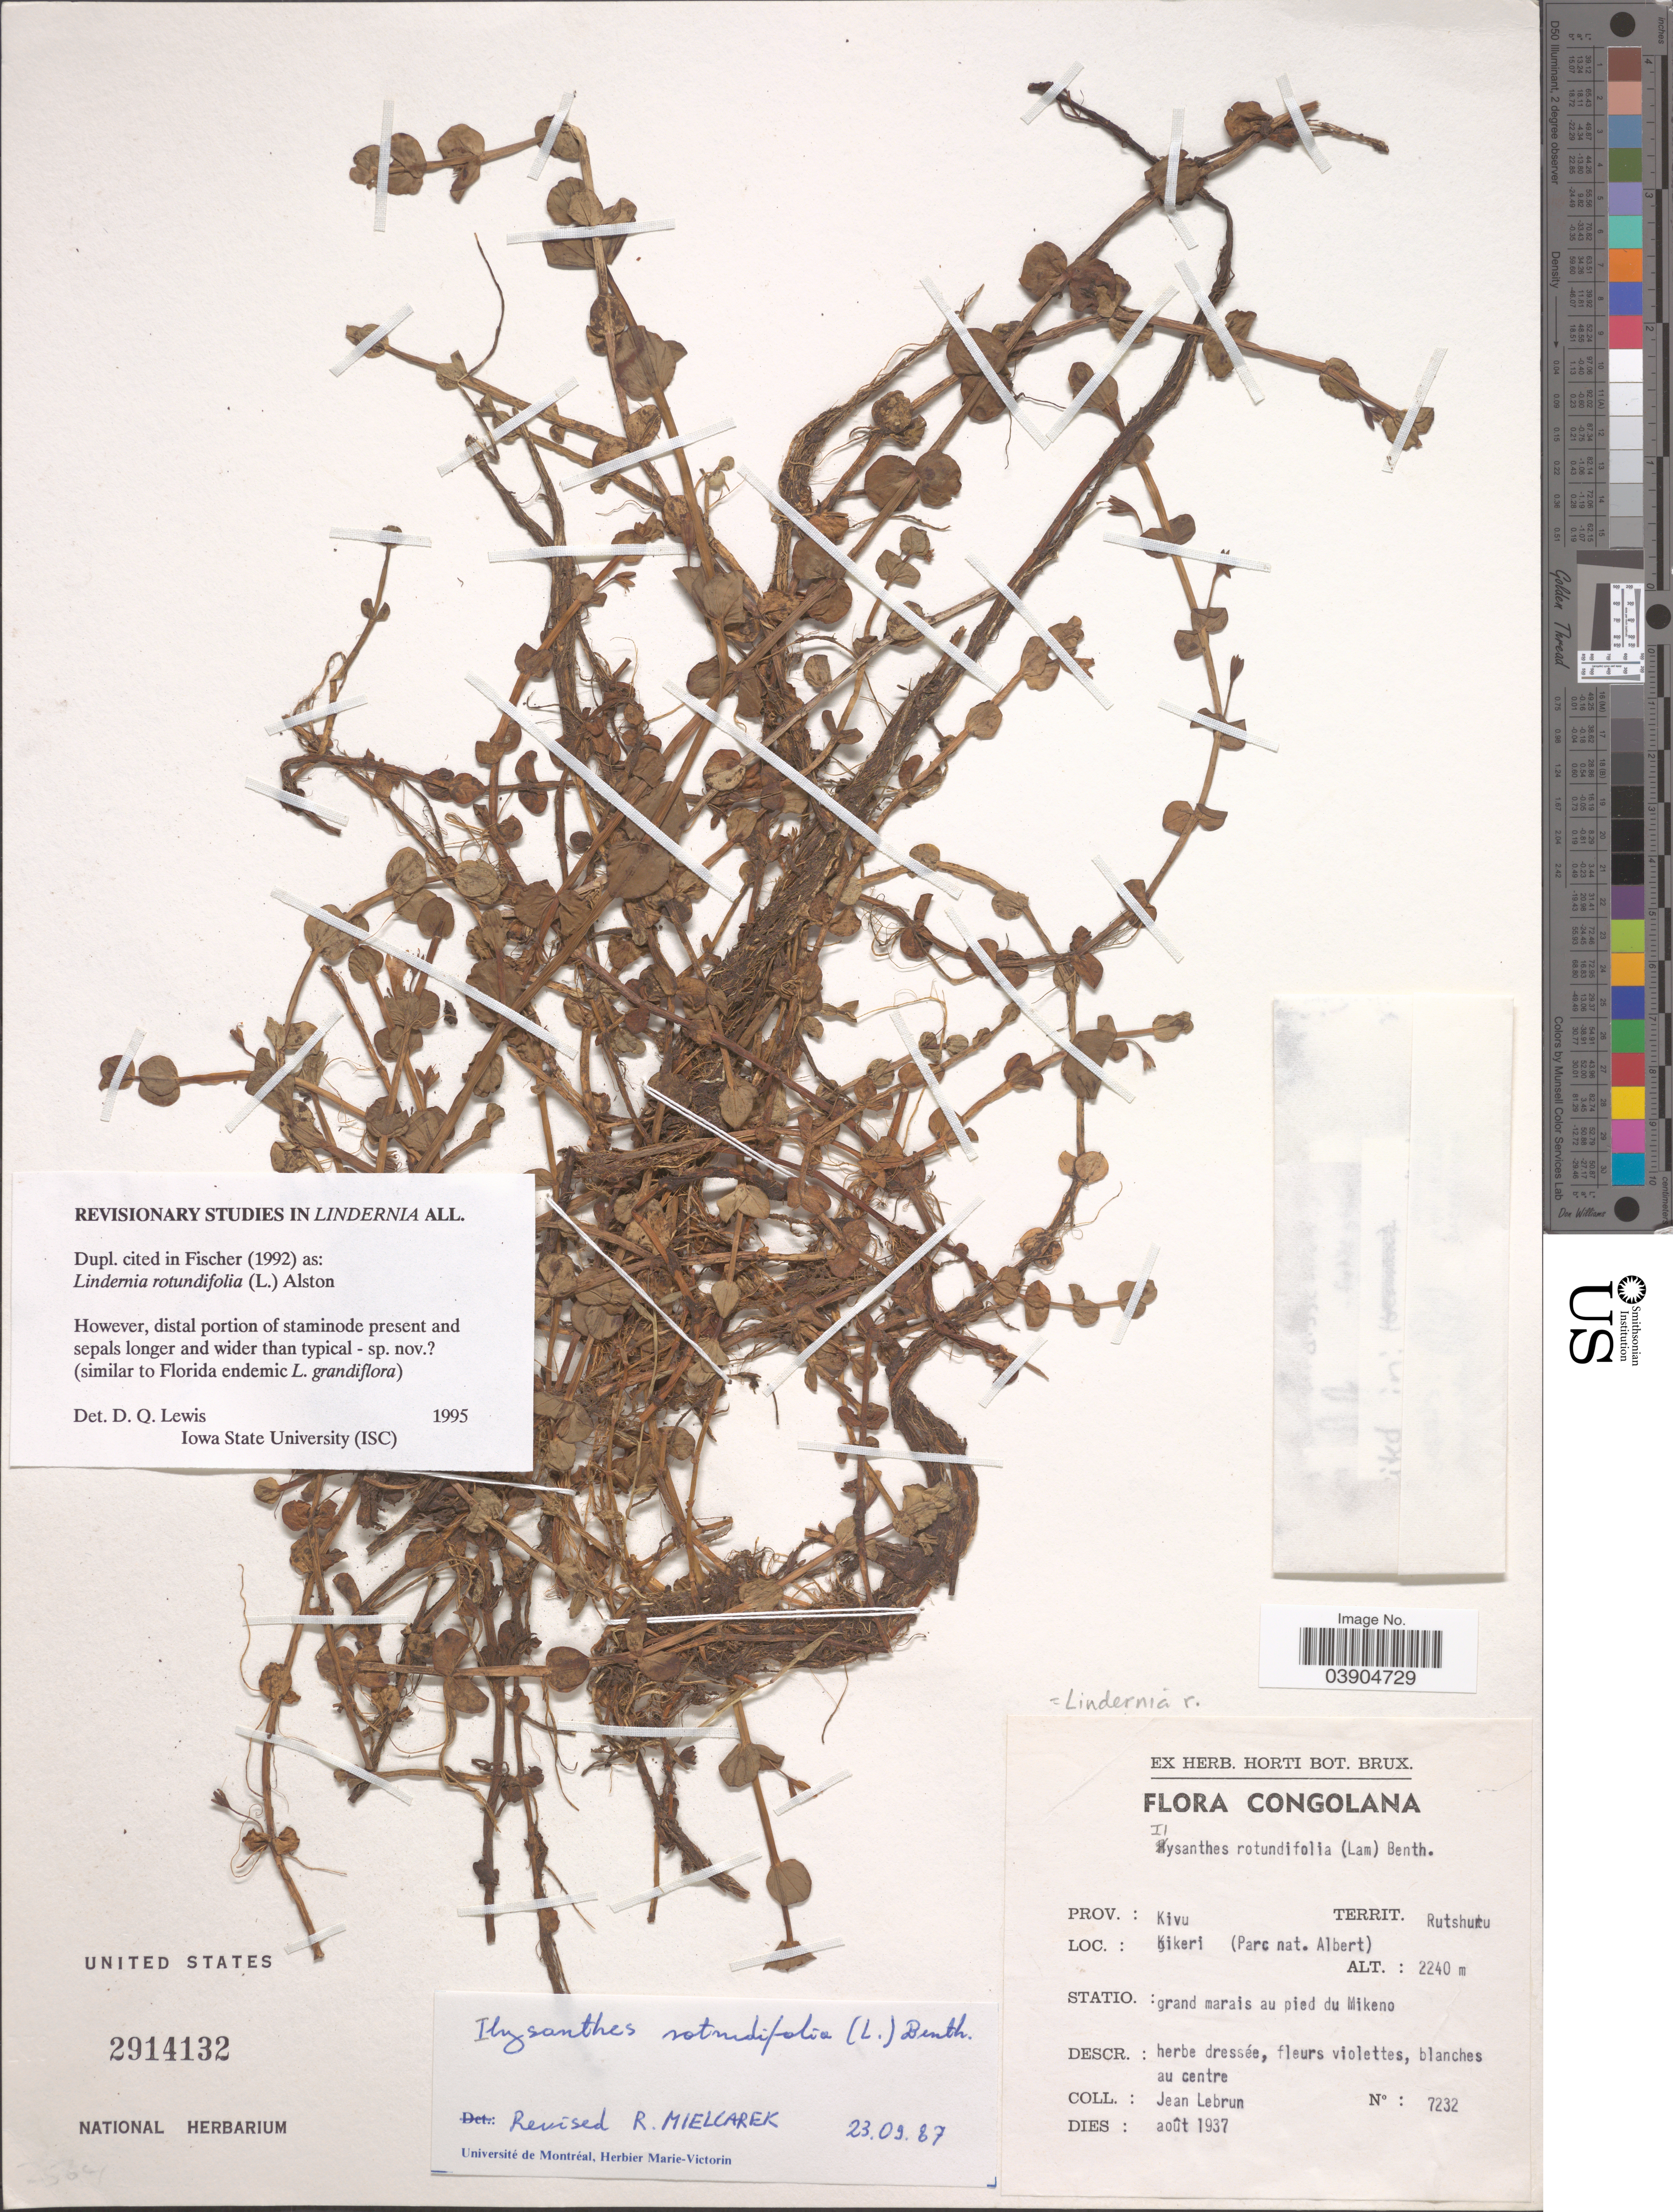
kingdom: Plantae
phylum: Tracheophyta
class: Magnoliopsida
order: Lamiales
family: Linderniaceae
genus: Lindernia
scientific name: Lindernia rotundifolia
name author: (L.) Alston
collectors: J. A. Lebrun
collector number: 7232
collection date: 1937-08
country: Congo, Democratic Republic of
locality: Congolana. Prov.: Kivu. Territ.: Rutshuru. Kikeri (Parc nat. Albert). Statio.: grand marais au pied du Mikeno.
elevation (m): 2240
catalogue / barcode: US 2914132